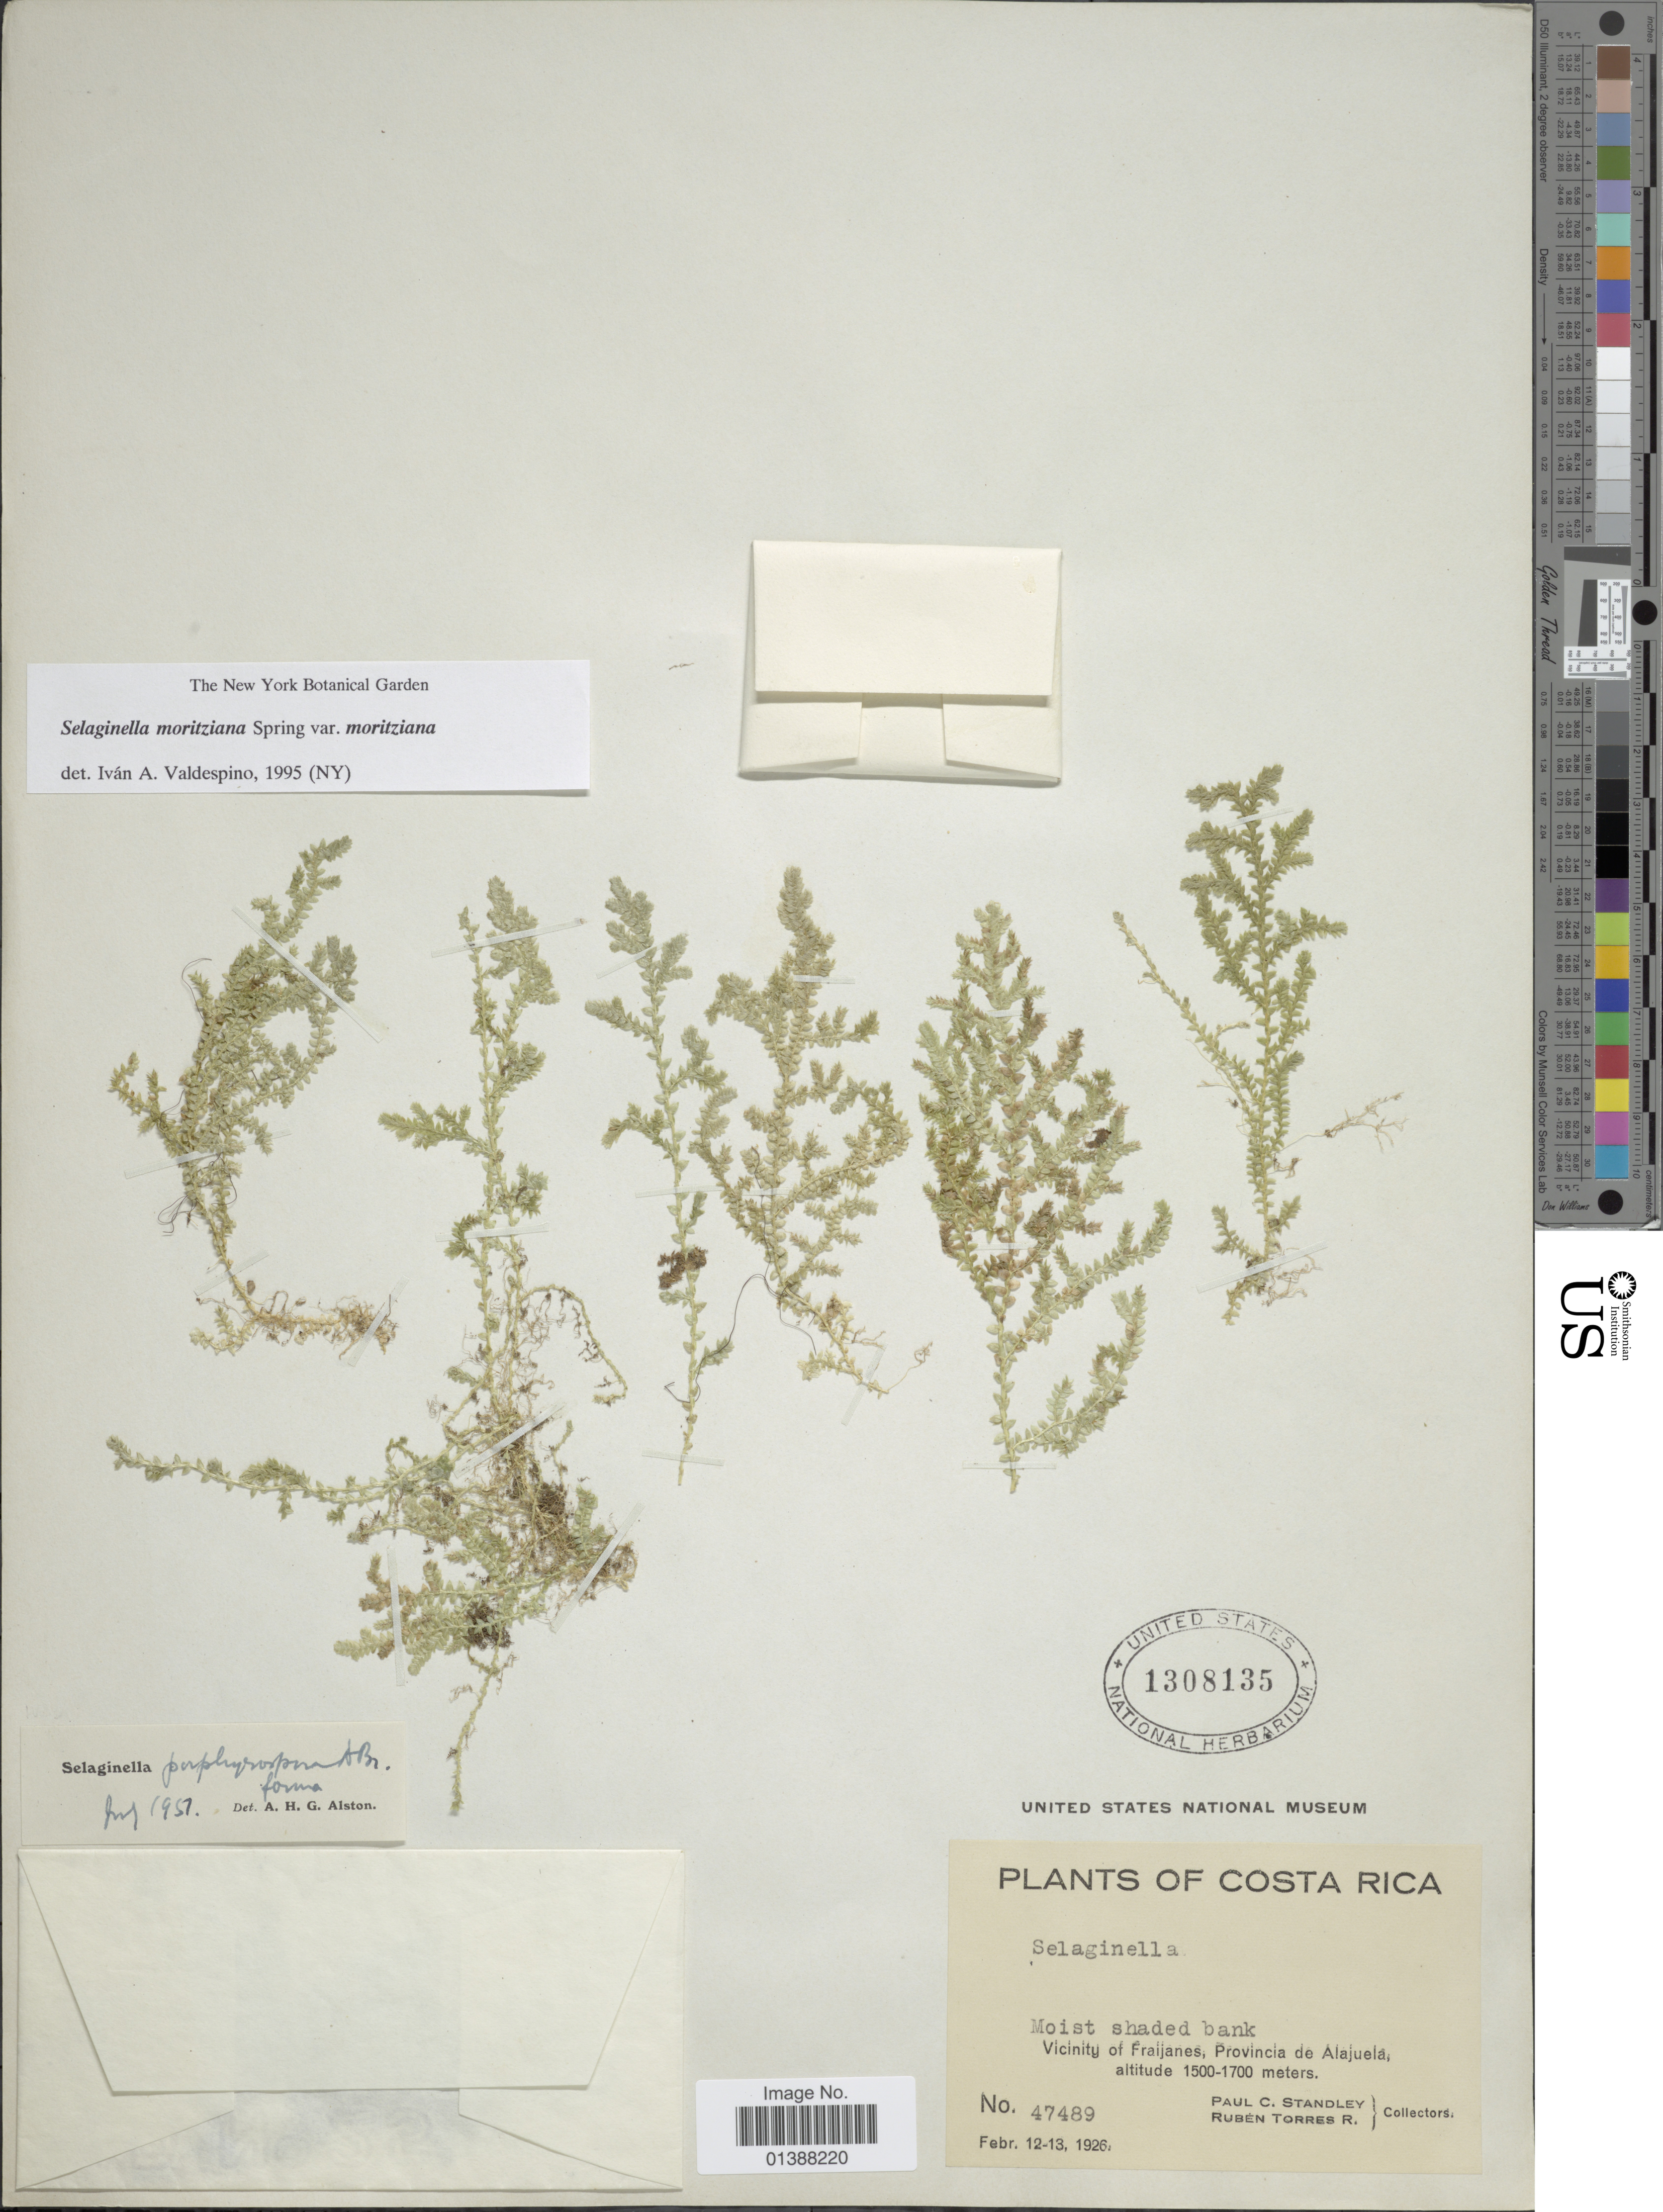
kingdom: Plantae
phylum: Tracheophyta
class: Lycopodiopsida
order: Selaginellales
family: Selaginellaceae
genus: Selaginella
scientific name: Selaginella moritziana var. moritziana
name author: Spring ex Klotzsch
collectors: P. C. Standley & R. Torres Rojas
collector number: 47489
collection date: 1926-02-12/1926-02-13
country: Costa Rica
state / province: Alajuela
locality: Vicinity of Fraijanes, provincia de Alajuela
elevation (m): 1500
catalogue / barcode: US 1308135